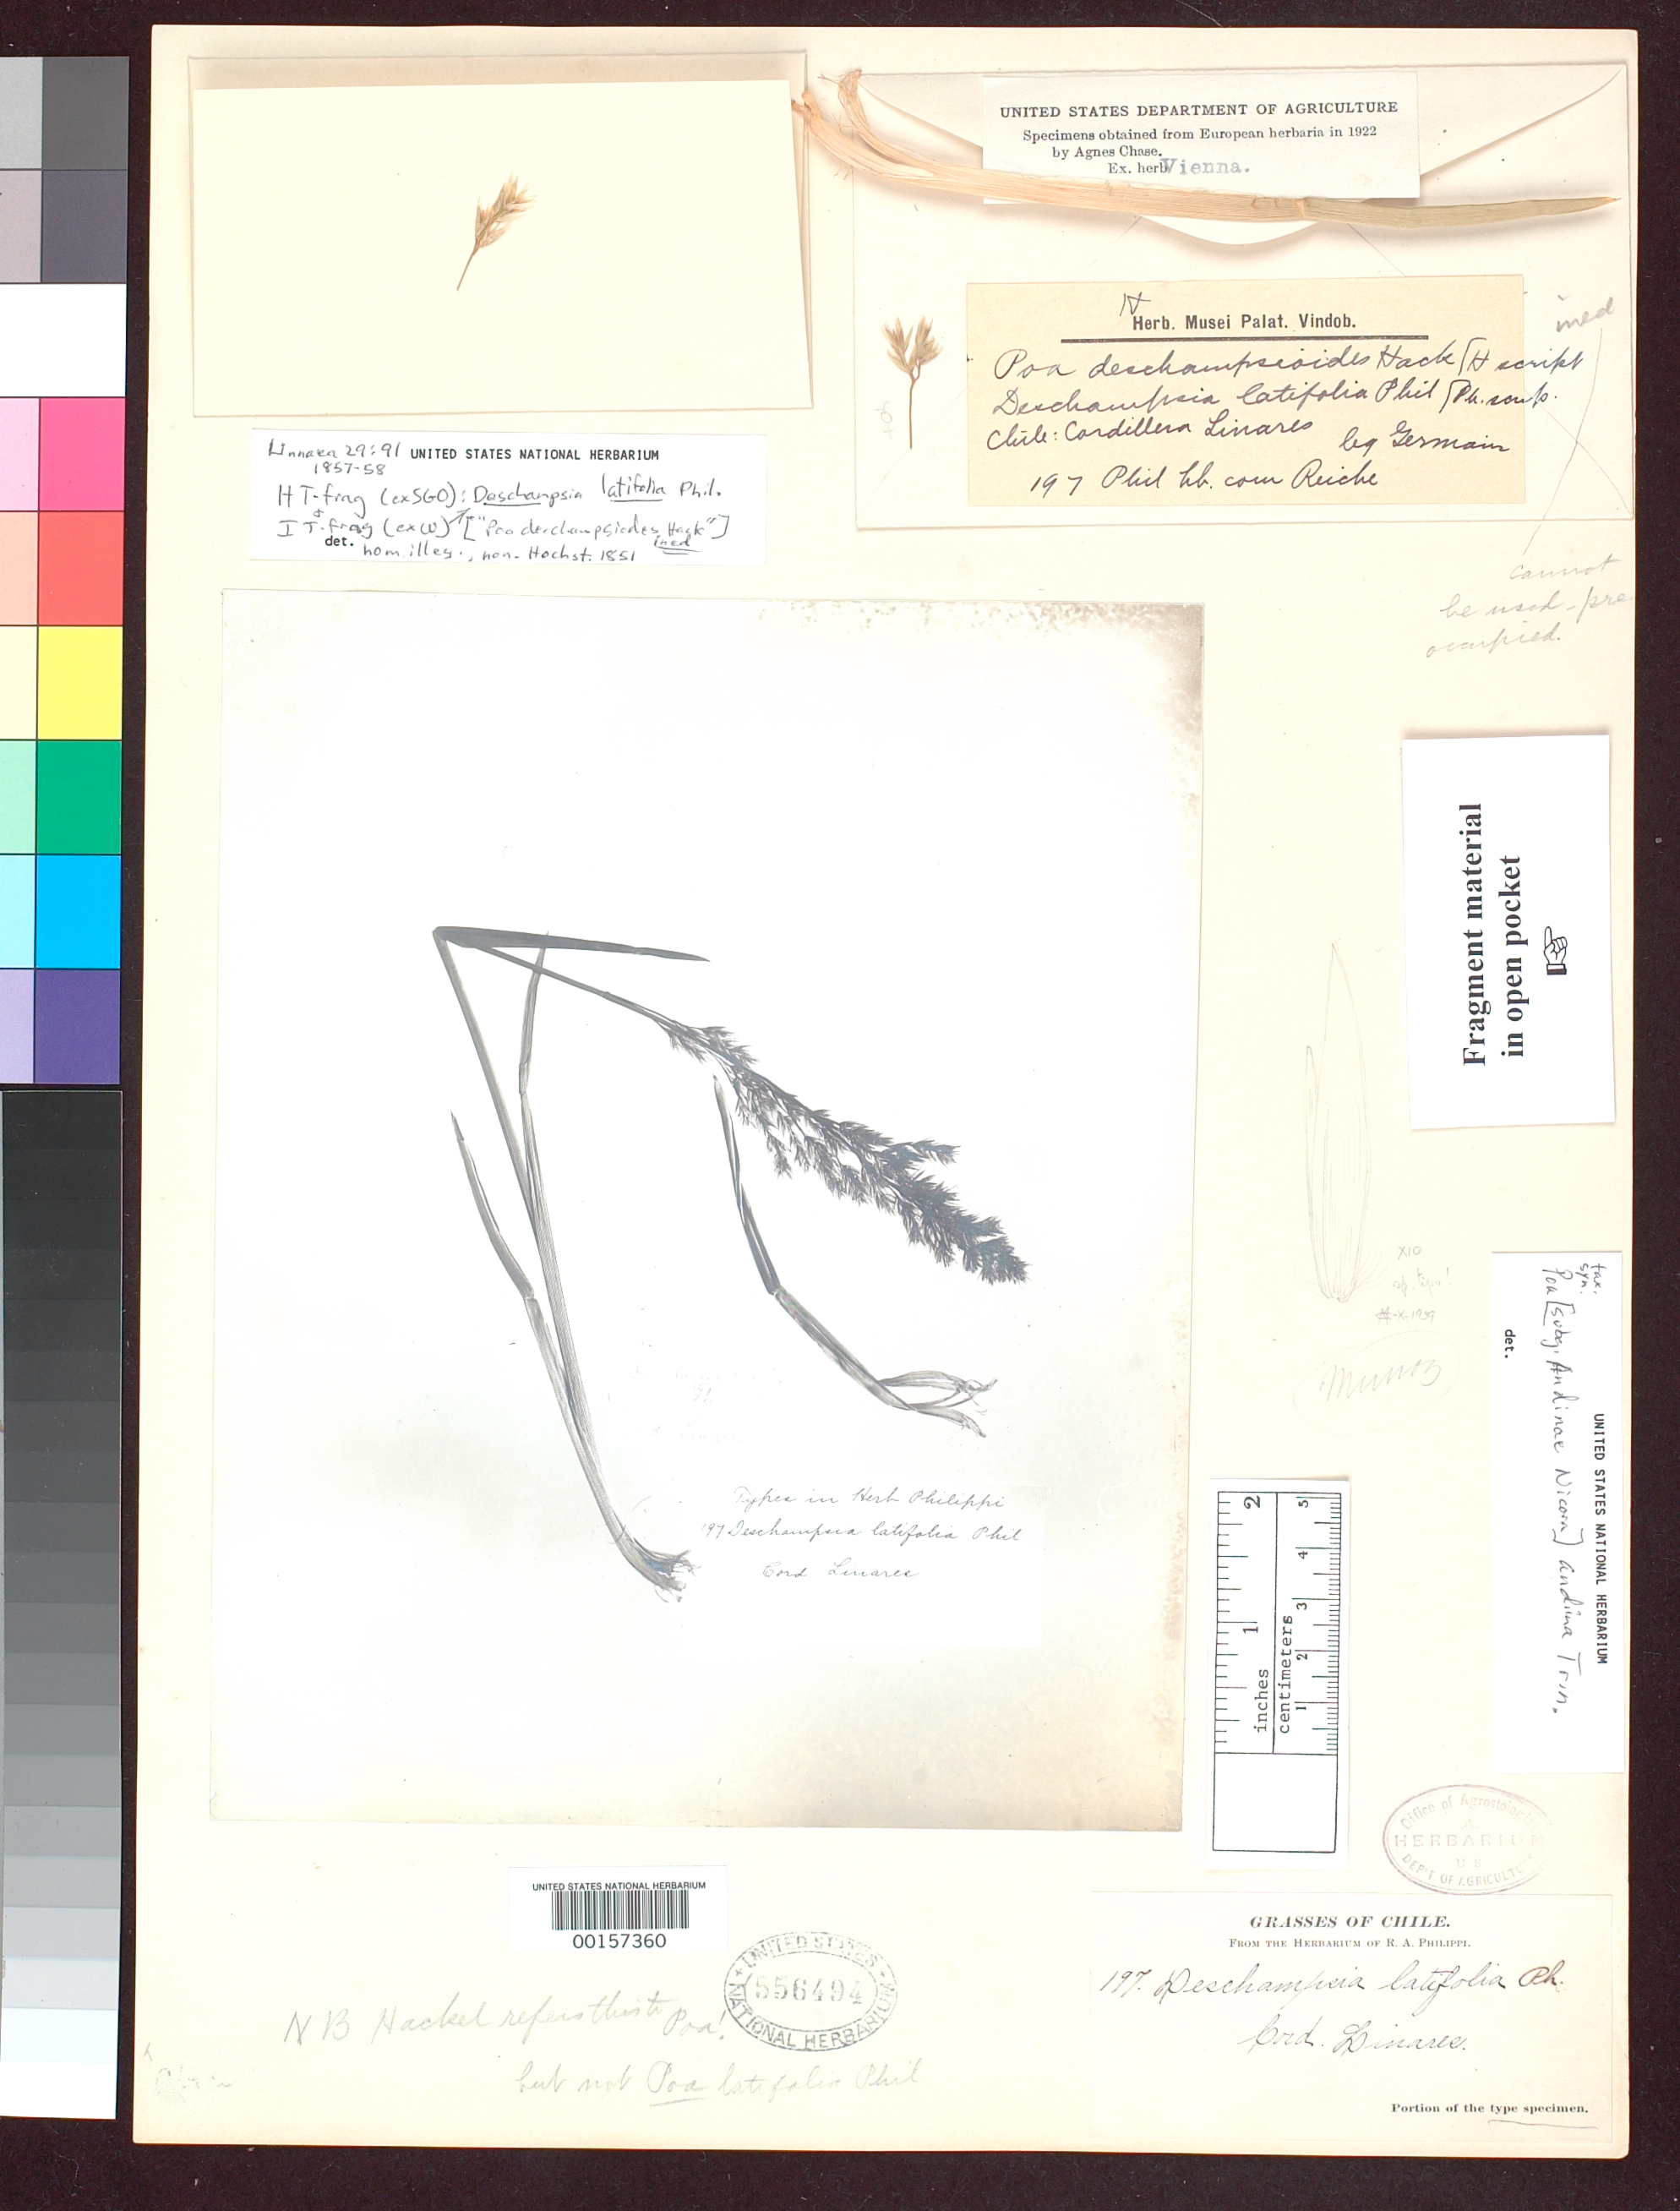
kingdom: Plantae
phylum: Tracheophyta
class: Liliopsida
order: Poales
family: Poaceae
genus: Deschampsia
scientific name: Deschampsia foliosa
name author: Hack.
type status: Type Fragment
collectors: R. Germain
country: Chile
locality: Cordillera Linares.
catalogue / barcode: US 556494